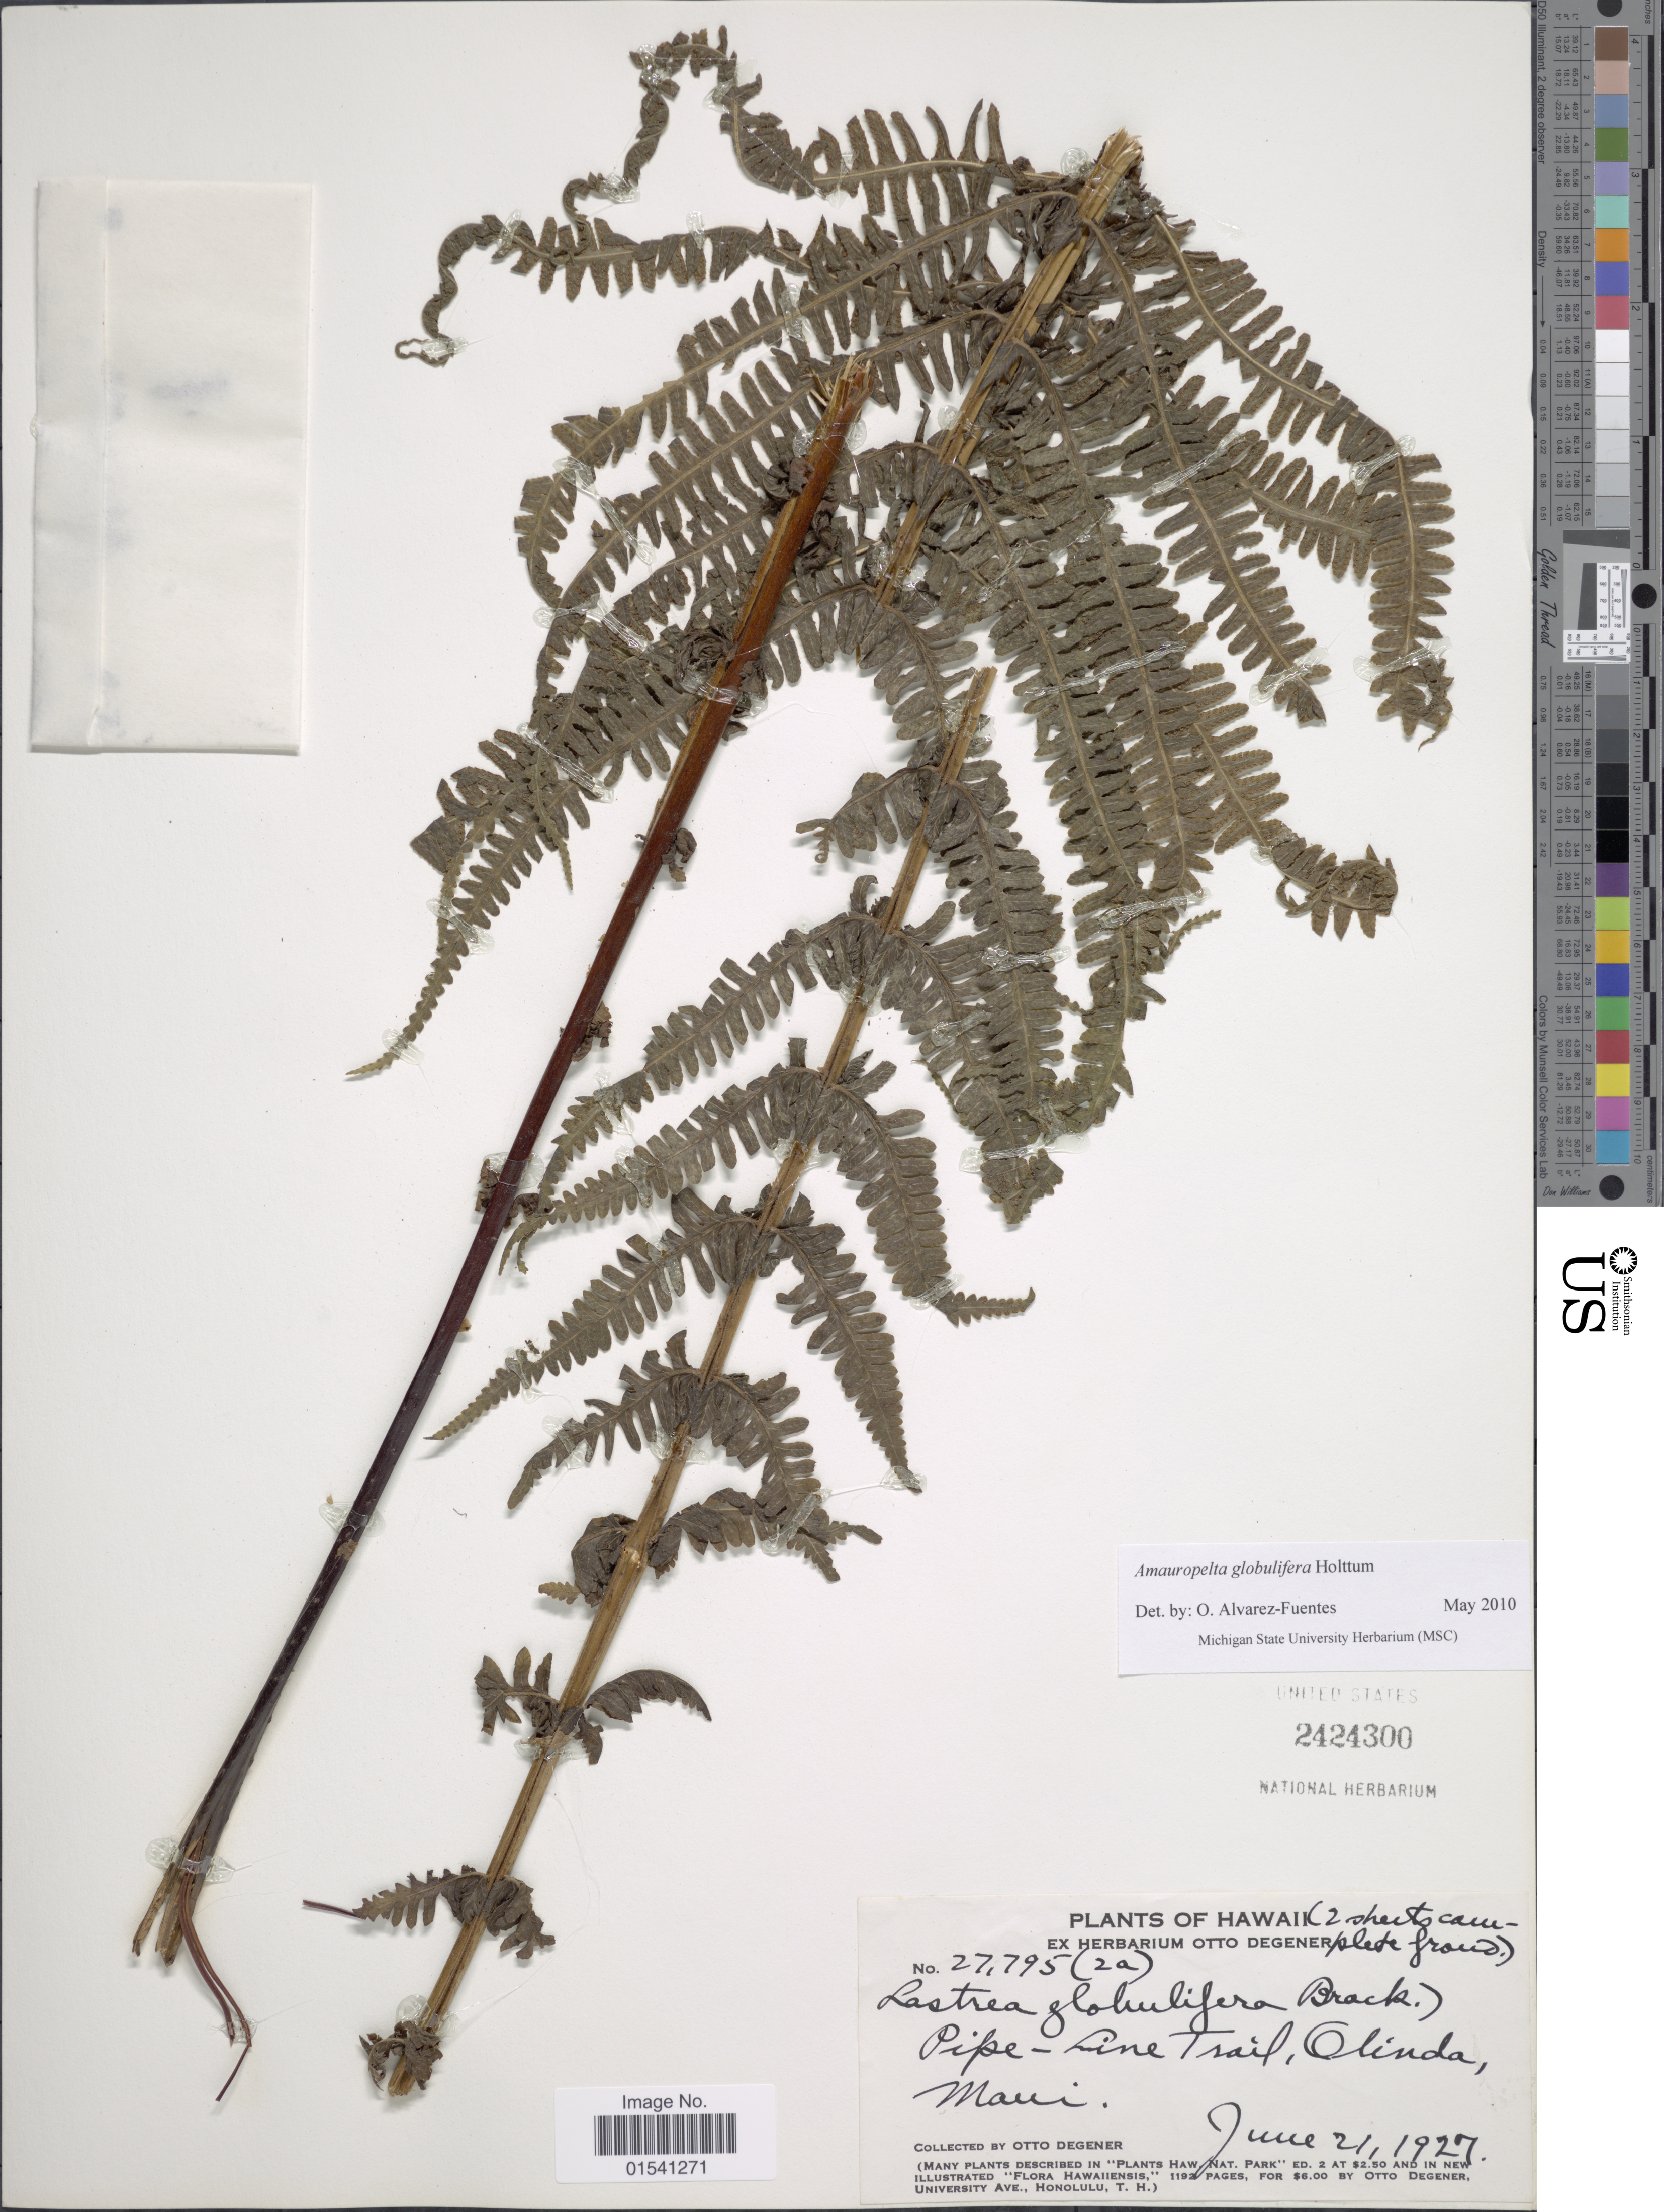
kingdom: Plantae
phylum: Tracheophyta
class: Polypodiopsida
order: Polypodiales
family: Thelypteridaceae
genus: Amauropelta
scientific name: Amauropelta globulifera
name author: (Brack.) Holttum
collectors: O. Degener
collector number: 27795 (2a)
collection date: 1927-06-21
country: United States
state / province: Hawaii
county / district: Maui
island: Maui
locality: Pipe-Line Trail, linda, Maui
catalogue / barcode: US 2424300